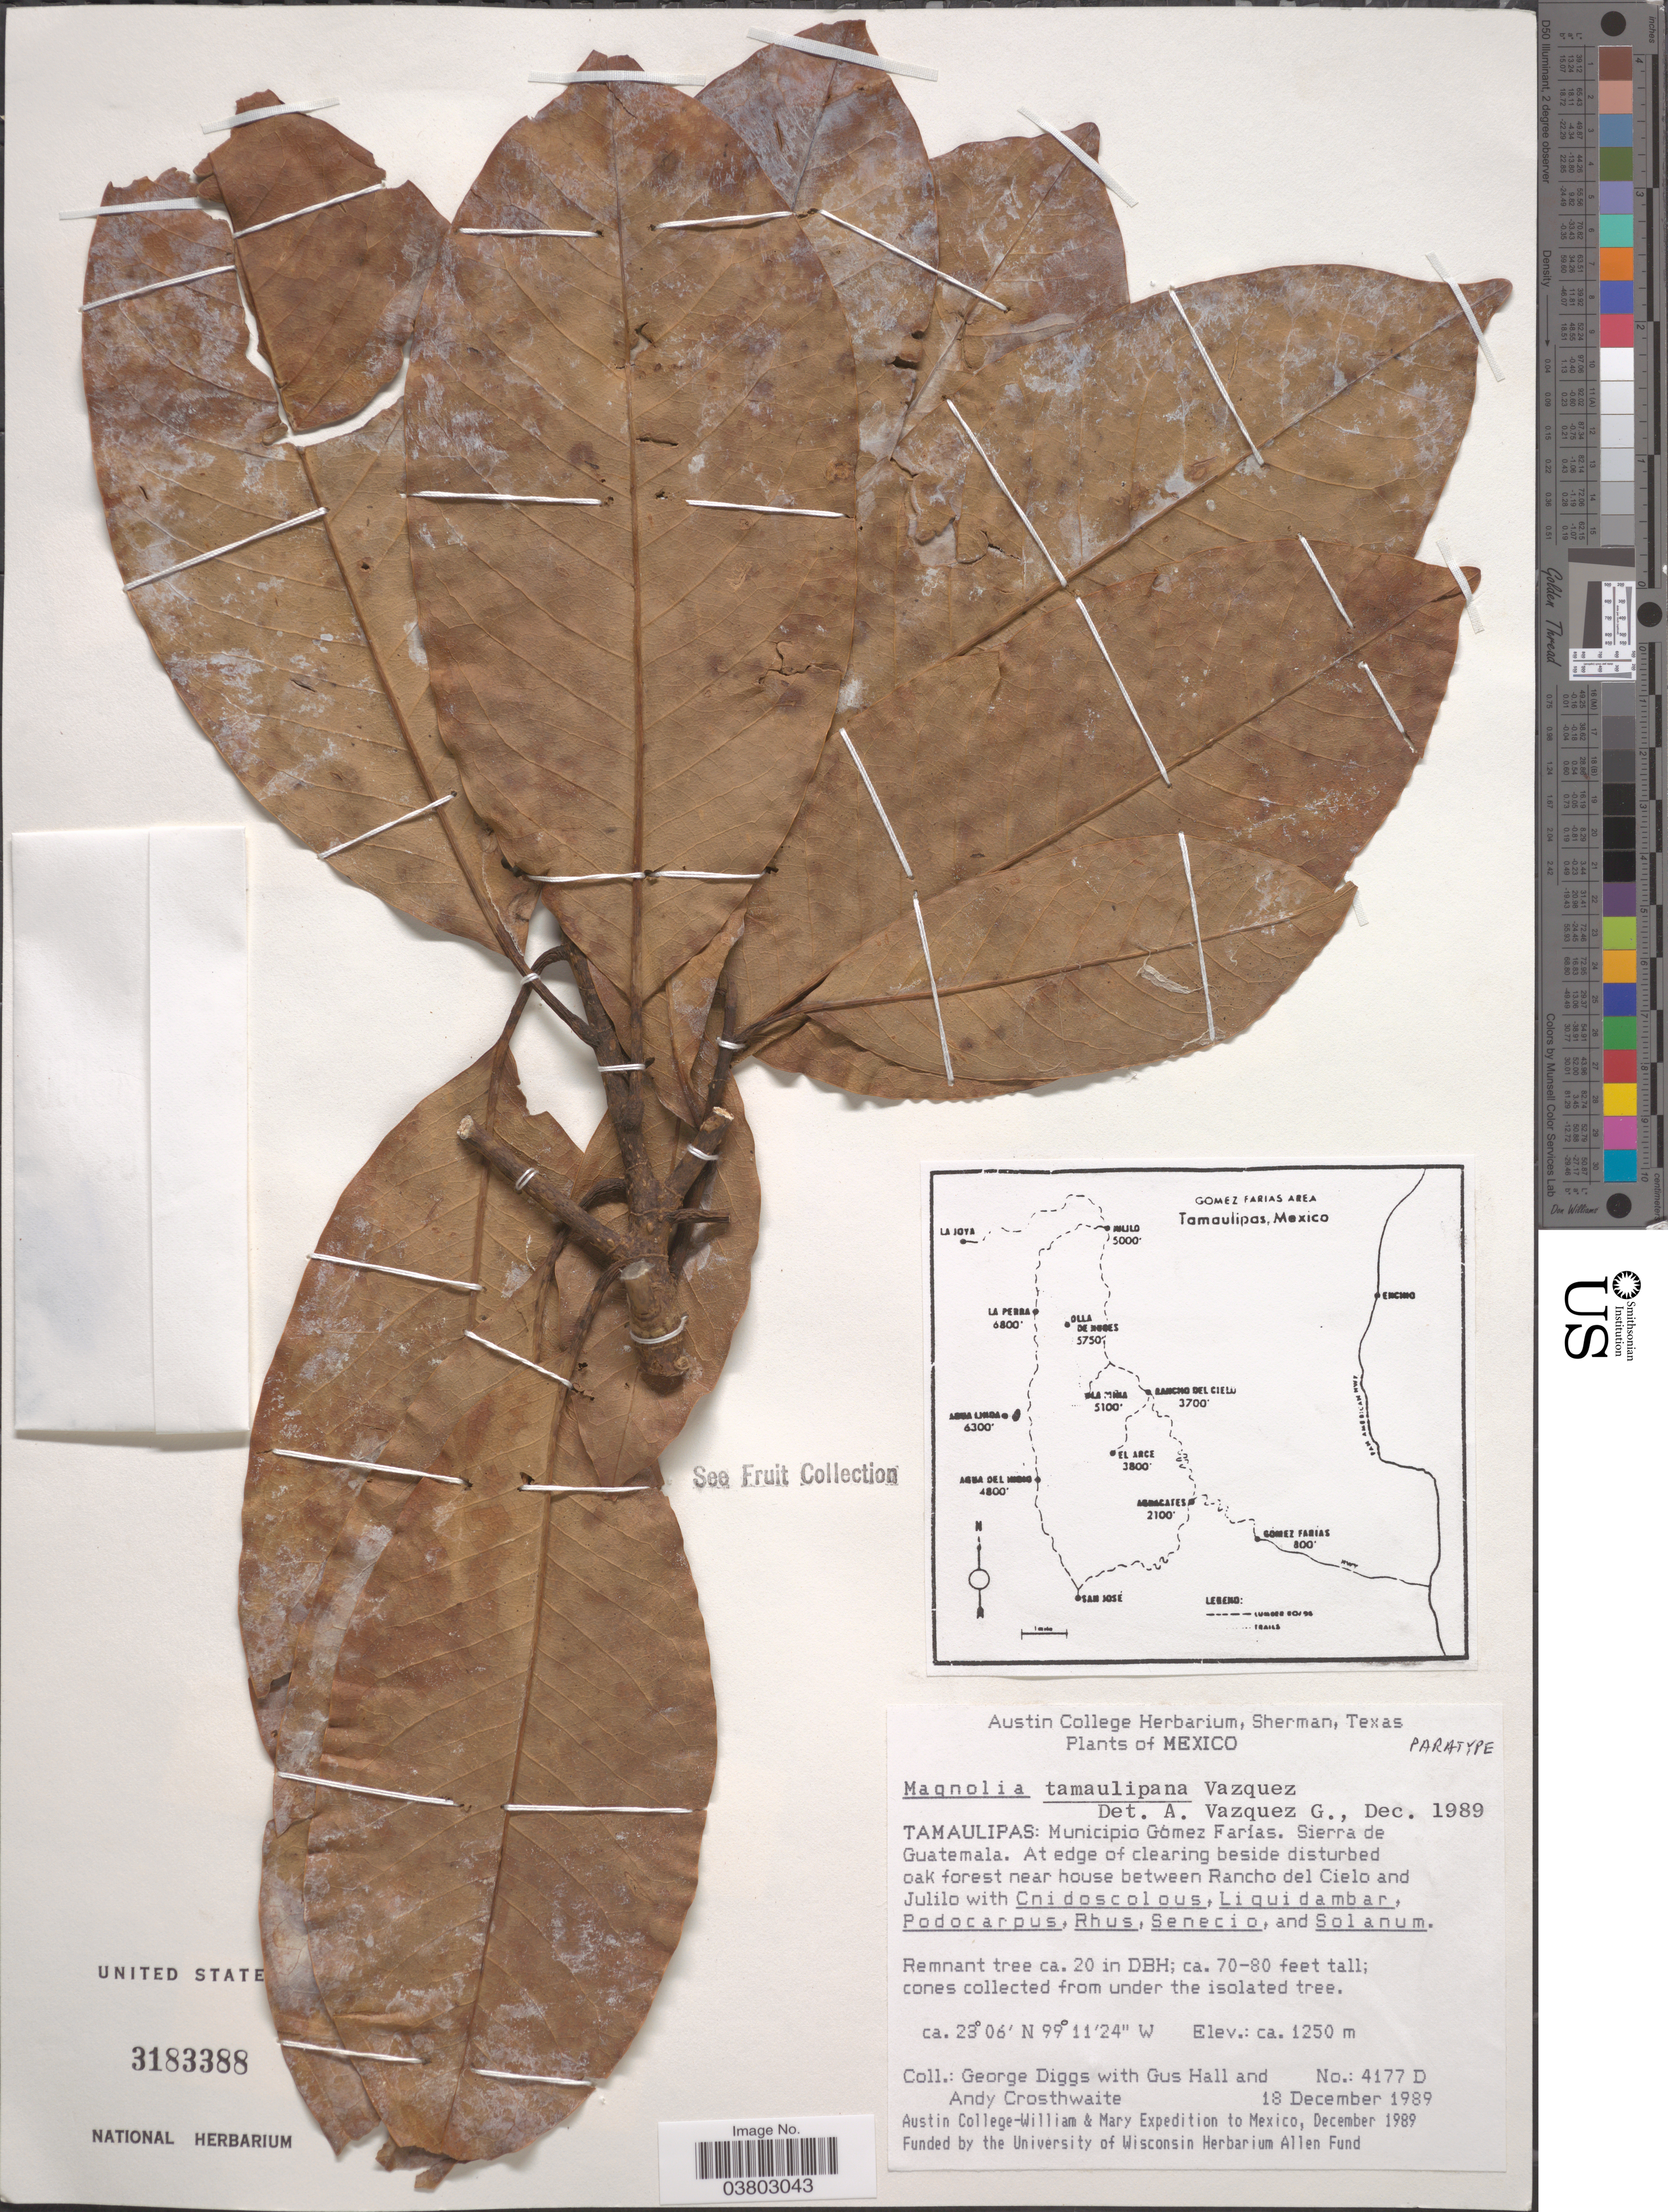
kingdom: Plantae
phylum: Tracheophyta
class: Magnoliopsida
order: Magnoliales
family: Magnoliaceae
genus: Magnolia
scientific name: Magnolia tamaulipana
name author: A. Vázquez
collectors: G. Diggs, G. Hall & A. Crosthwaite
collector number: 4177 D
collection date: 1989-12-18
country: Mexico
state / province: Tamaulipas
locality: Municipio Gómez Farías. Sierra de Guatemala. Near house between Rancho del Cielo and Julilo.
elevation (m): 1250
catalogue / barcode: US 3183388